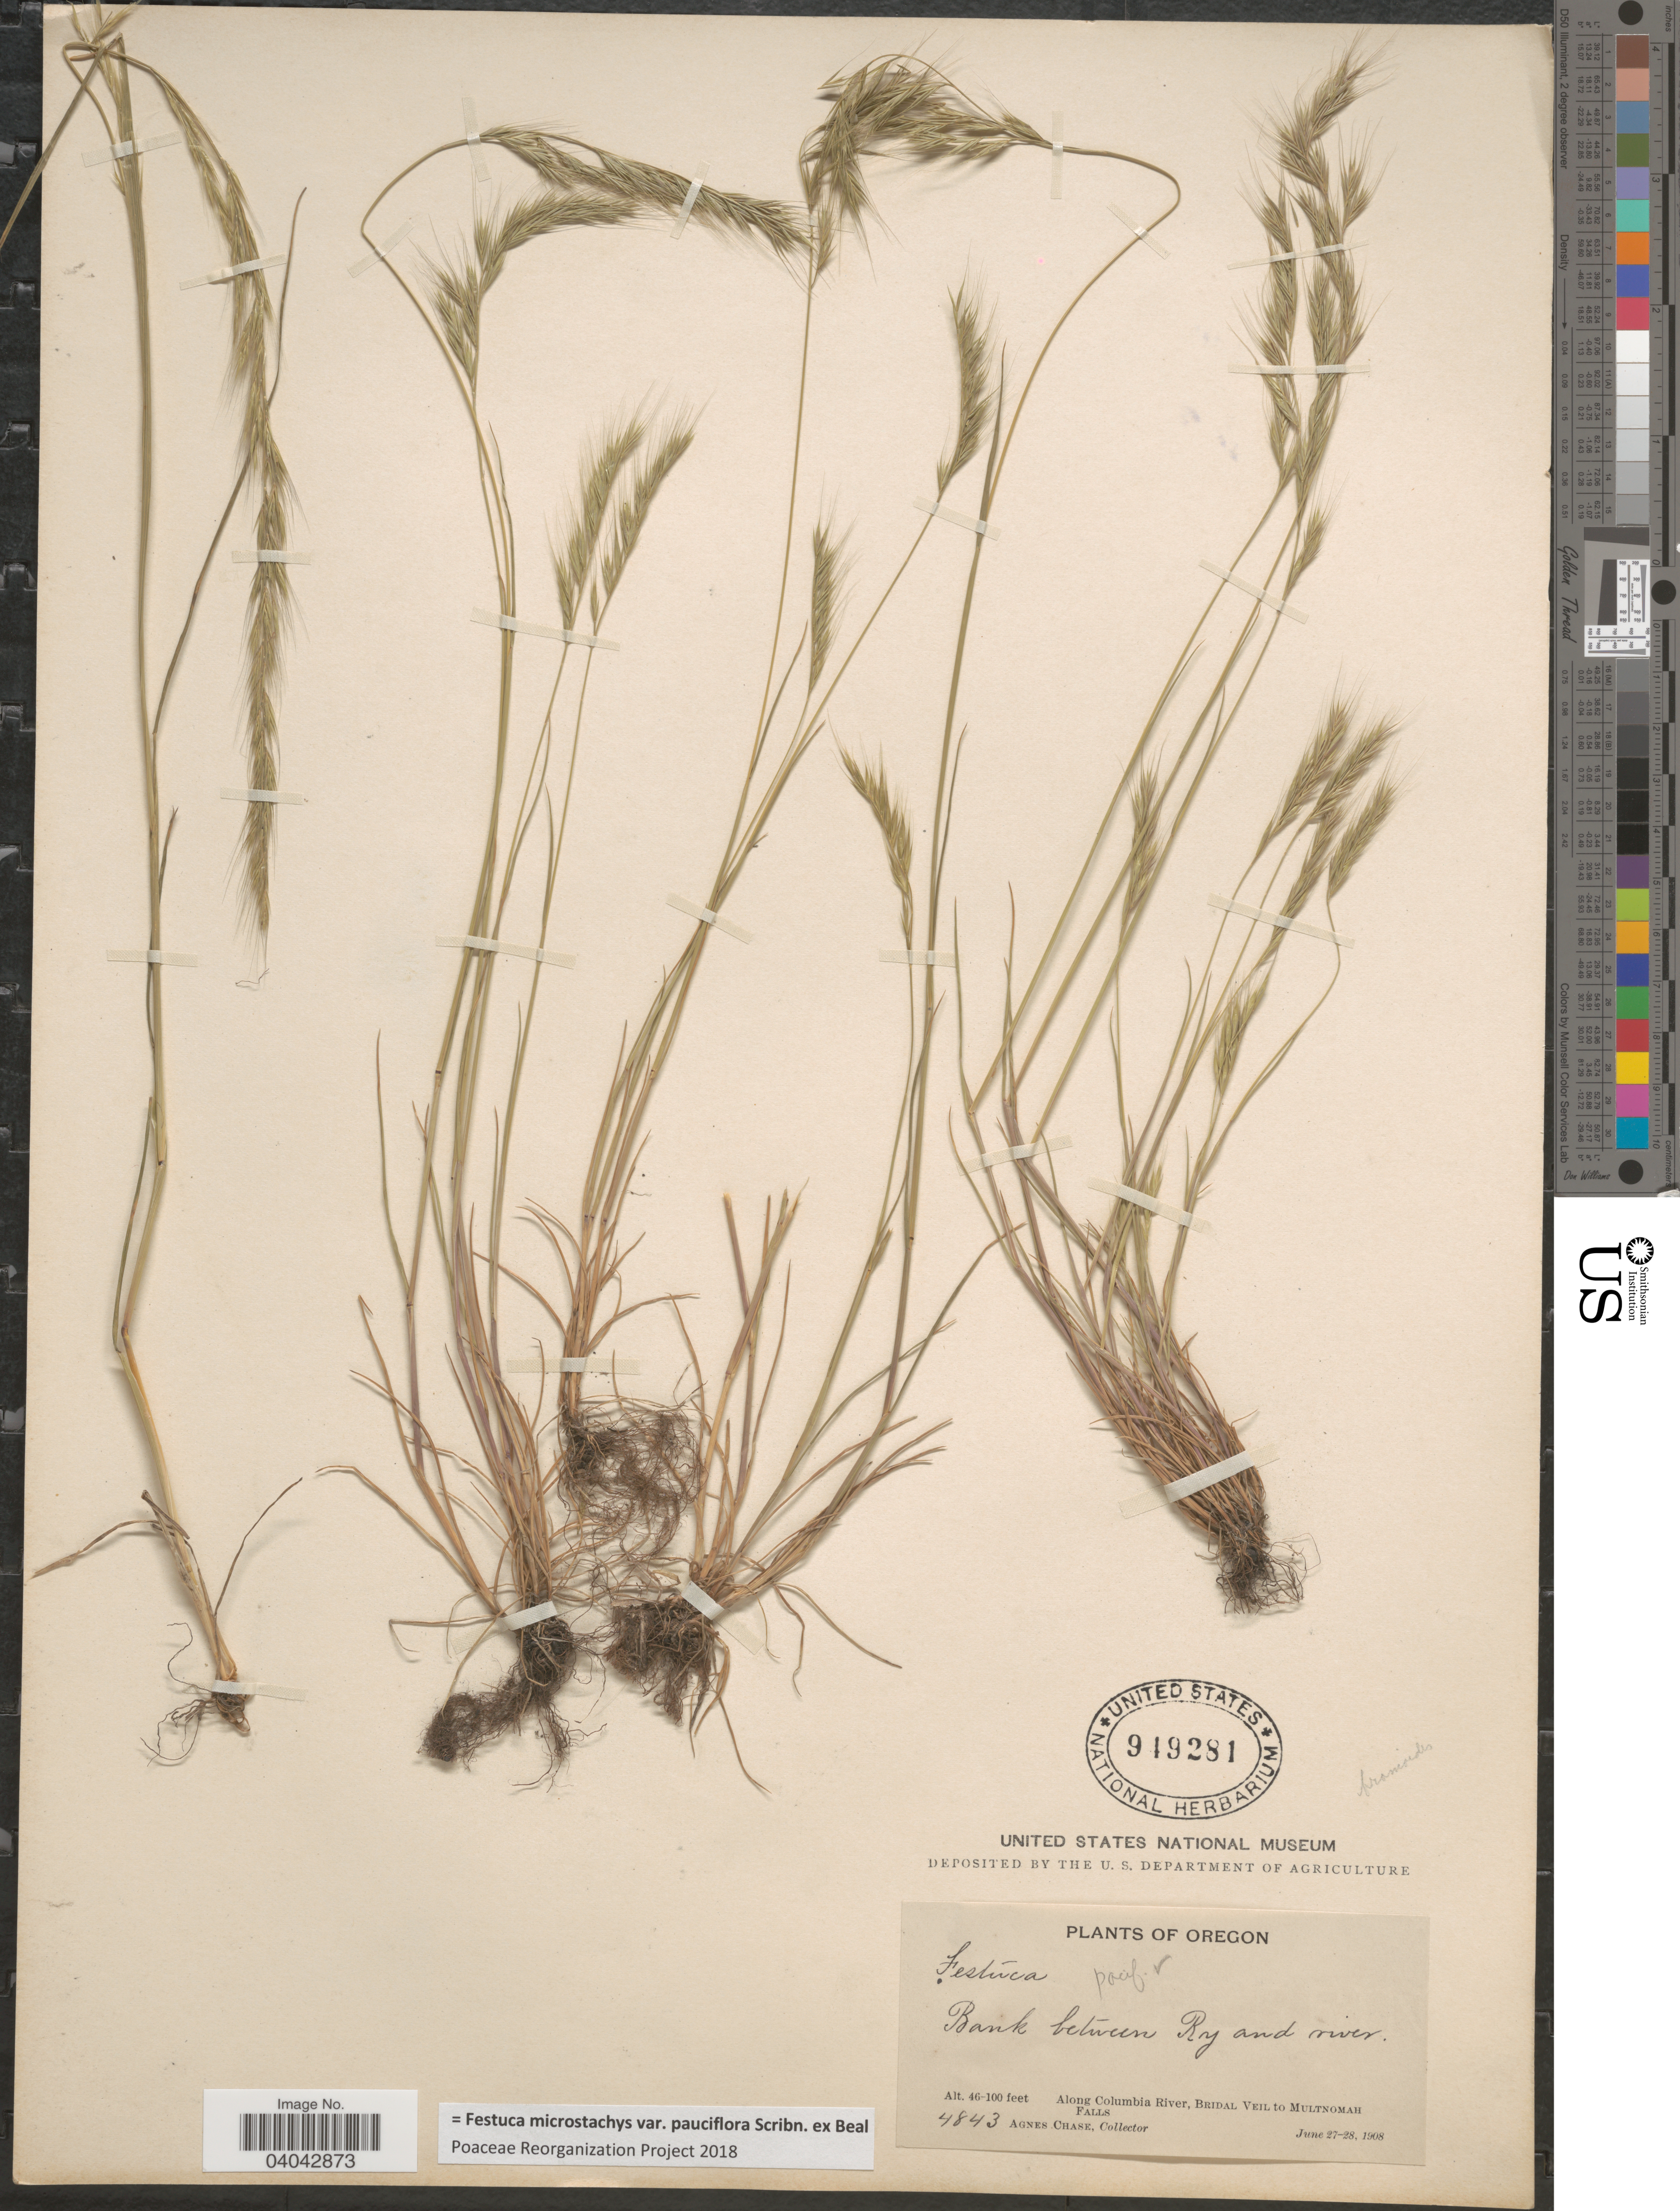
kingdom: Plantae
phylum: Tracheophyta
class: Liliopsida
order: Poales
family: Poaceae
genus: Festuca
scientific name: Festuca microstachys var. pauciflora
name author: Scribn. ex W.J. Beal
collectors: A. Chase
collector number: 4843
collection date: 1908-06-27/1908-06-28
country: United States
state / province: Oregon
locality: Bank between Ry and river. Along Columbia River, Bridal Veil to Multnomah Falls.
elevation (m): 14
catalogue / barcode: US 949281